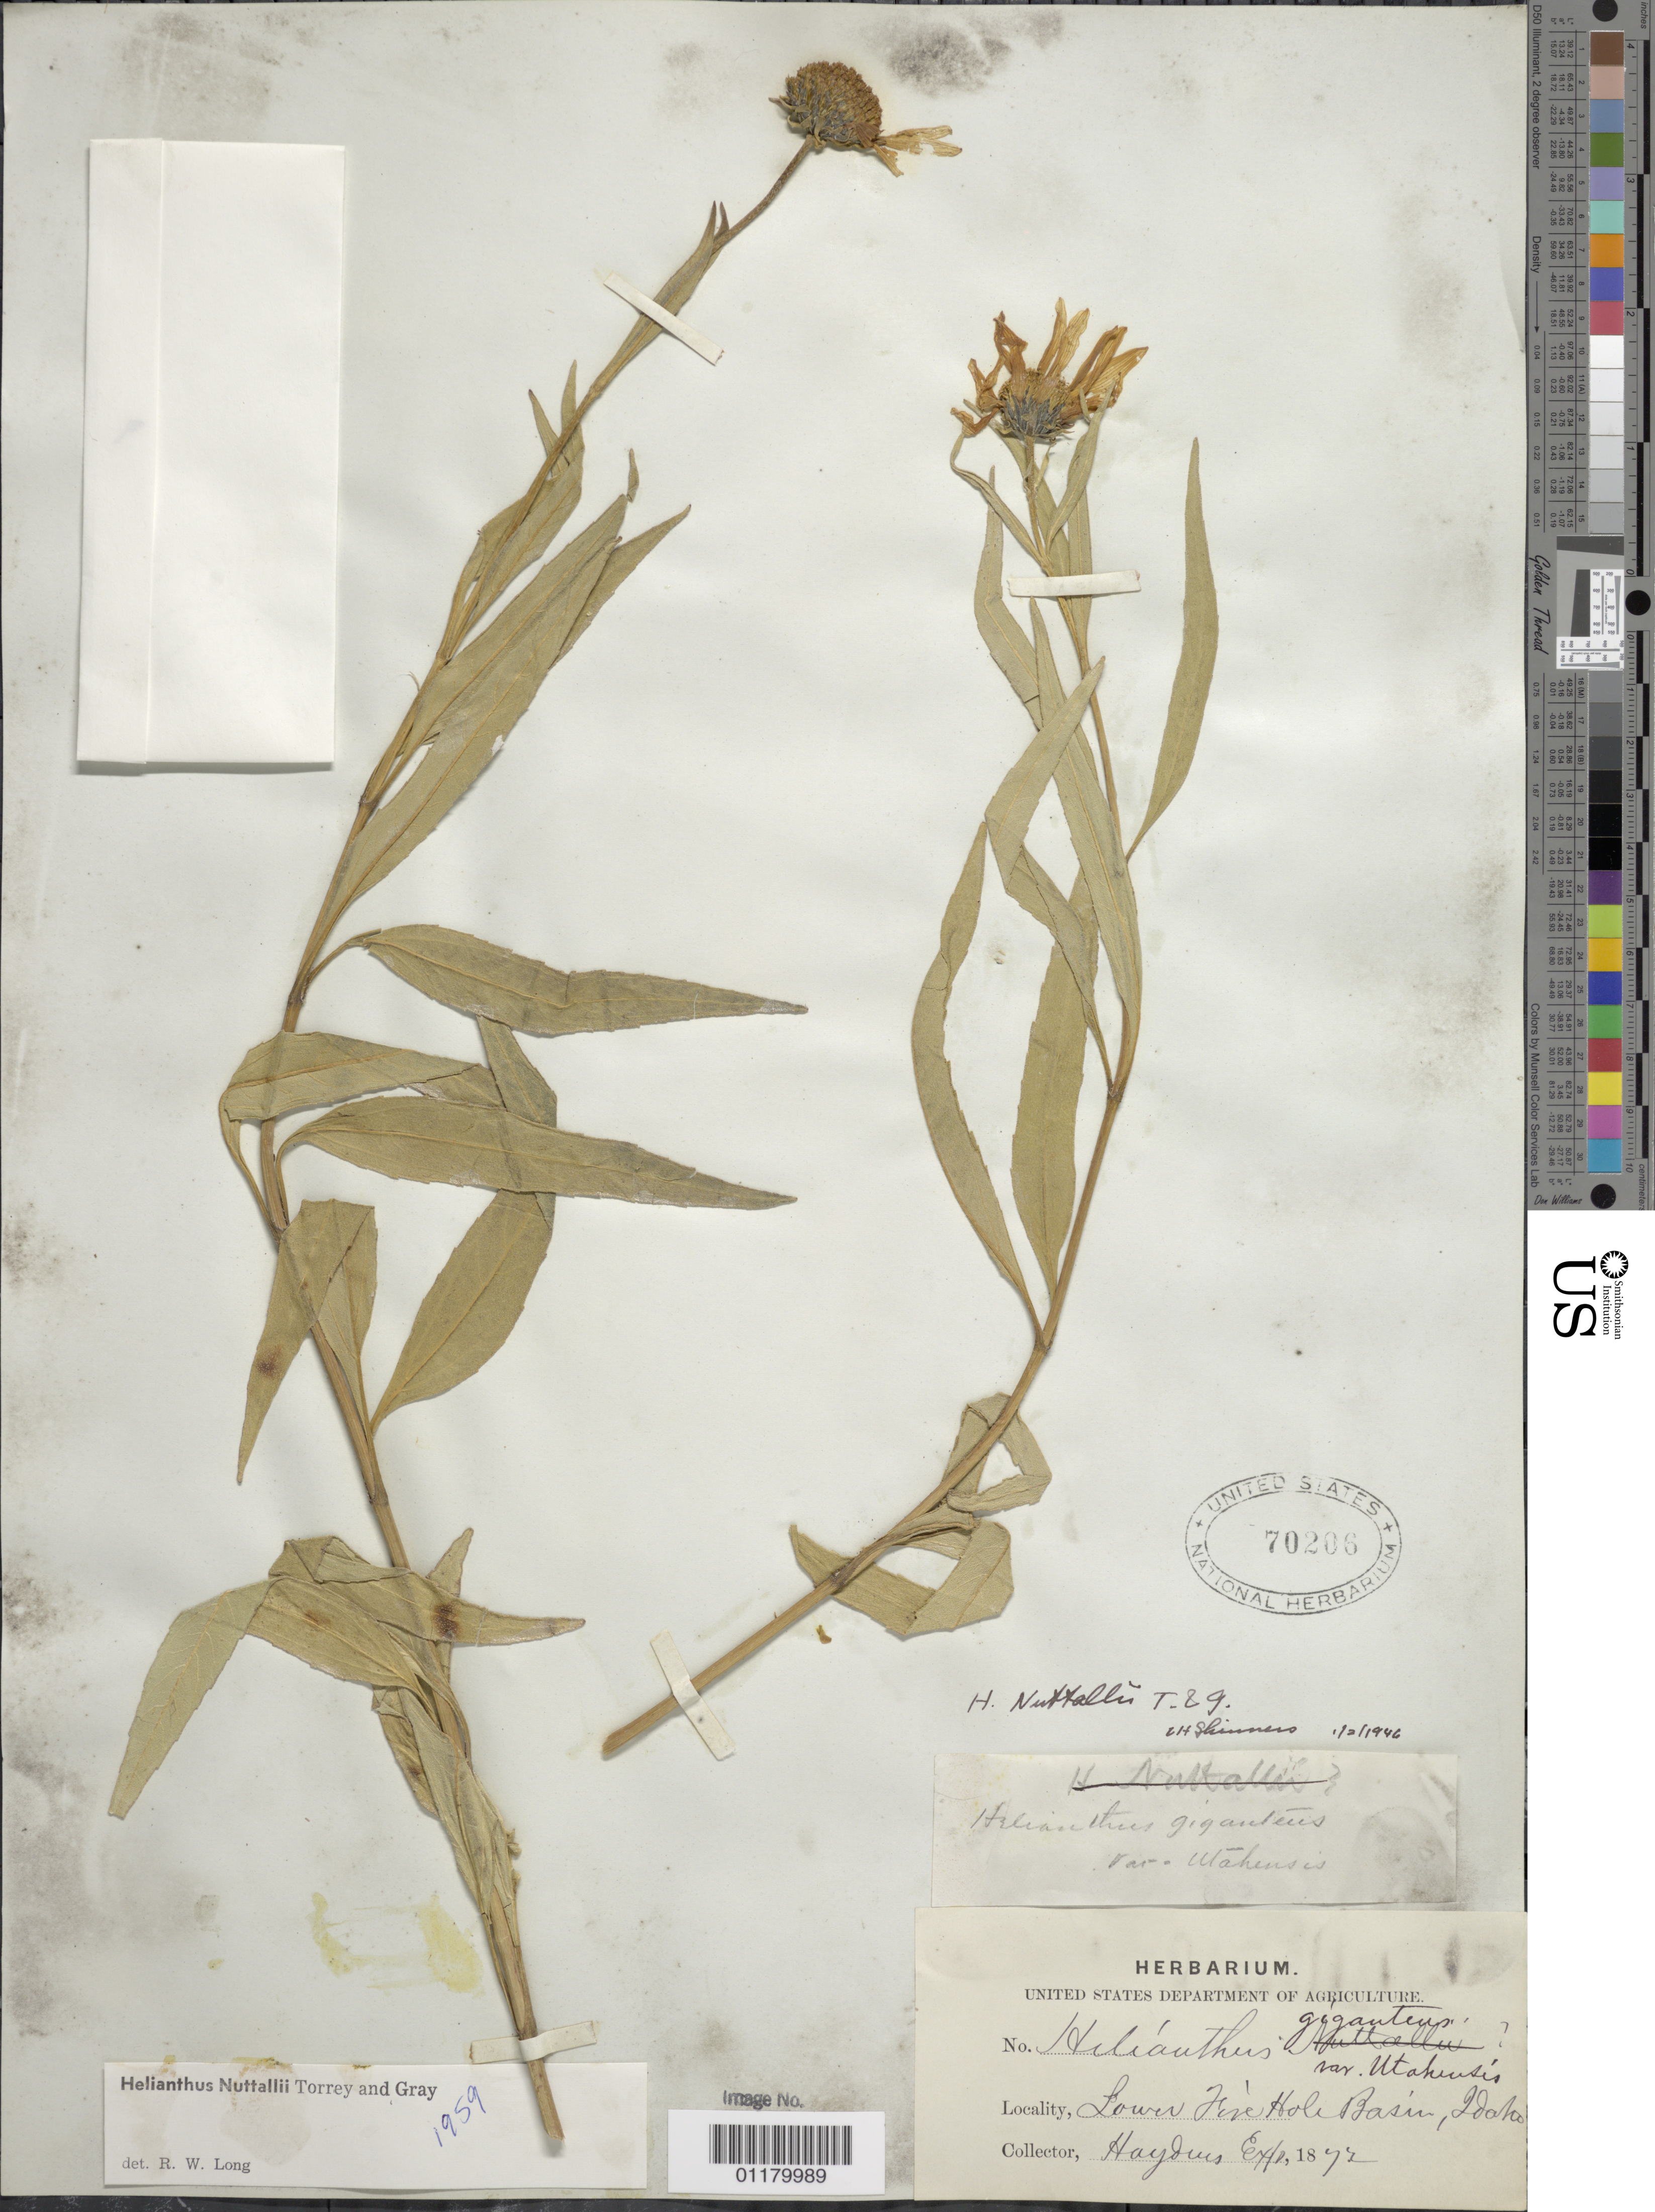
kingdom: Plantae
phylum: Tracheophyta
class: Magnoliopsida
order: Asterales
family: Asteraceae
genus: Helianthus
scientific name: Helianthus nuttallii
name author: Torr. & A. Gray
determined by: Long, R. W.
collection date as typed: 1872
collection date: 1872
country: United States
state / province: Idaho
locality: Lower Fire Hole Basin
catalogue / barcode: US 70206